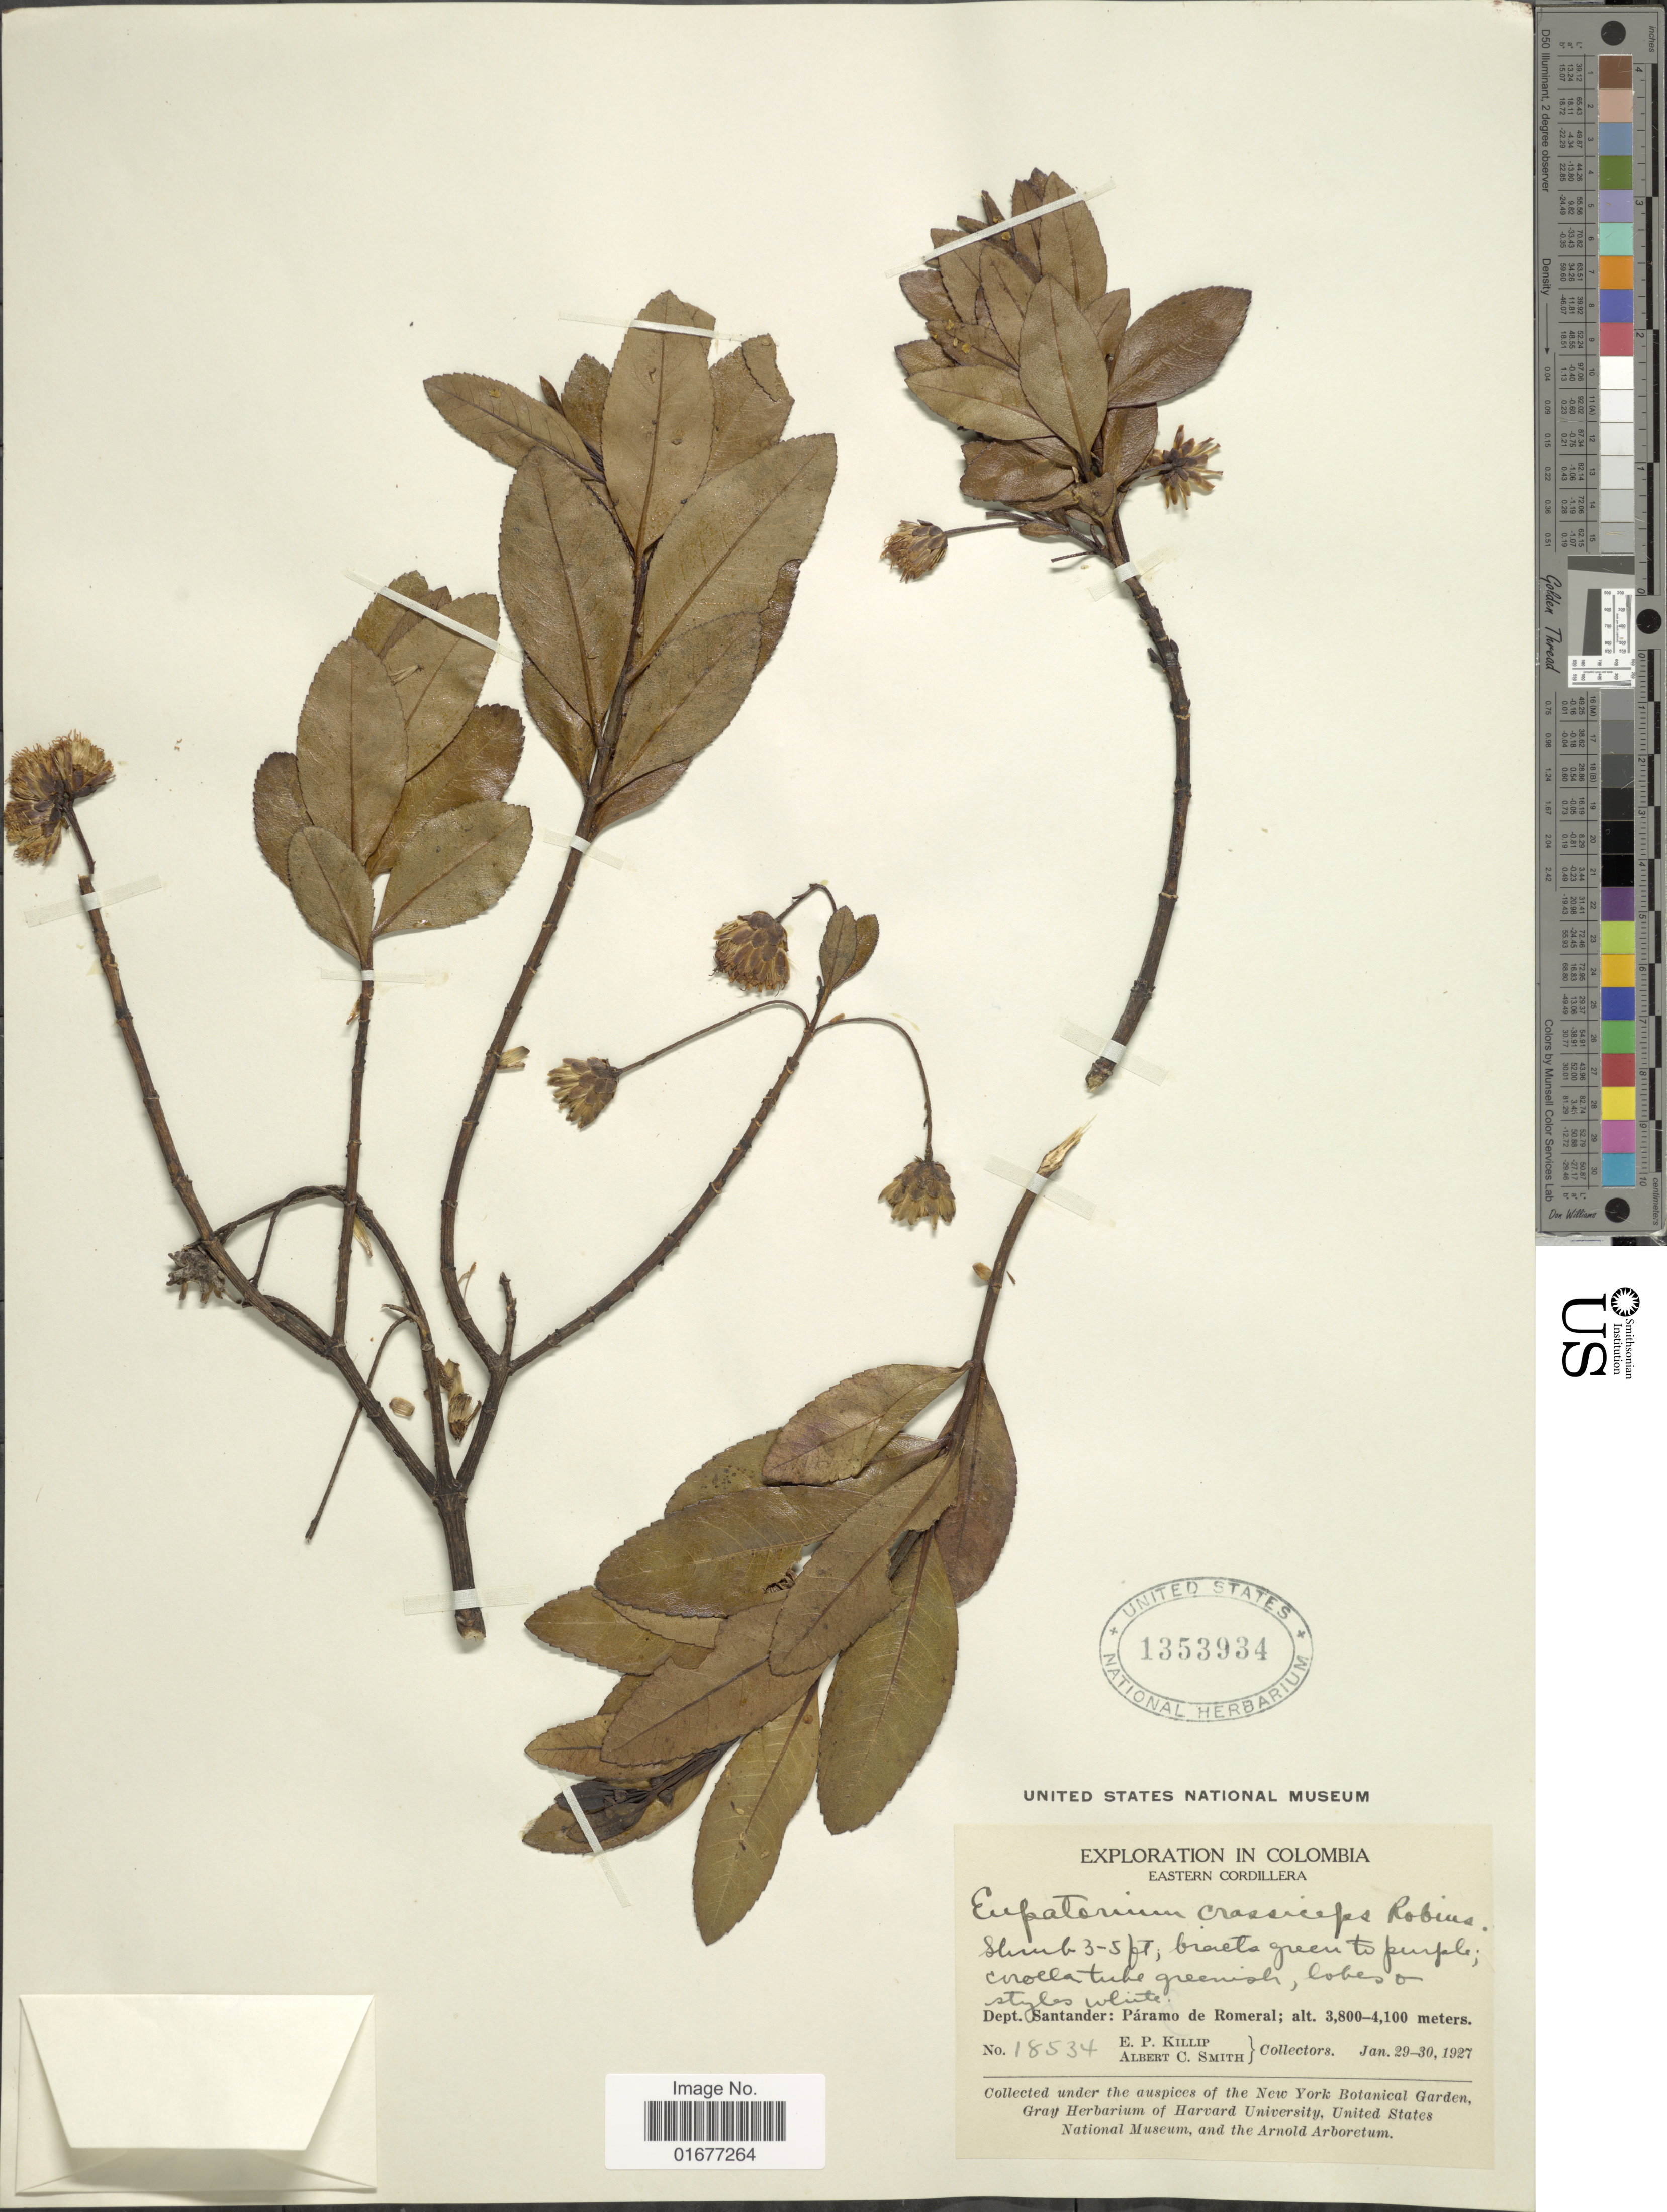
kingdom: Plantae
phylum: Tracheophyta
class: Magnoliopsida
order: Asterales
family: Asteraceae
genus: Ageratina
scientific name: Ageratina crassiceps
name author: (B.L. Rob.) R.M. King & H. Rob.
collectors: E. P. Killip & A. C. Smith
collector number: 18534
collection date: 1927-01-29/1927-01-30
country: Colombia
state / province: Santander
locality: Paramo de Romeral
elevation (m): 3800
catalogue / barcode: US 1353934